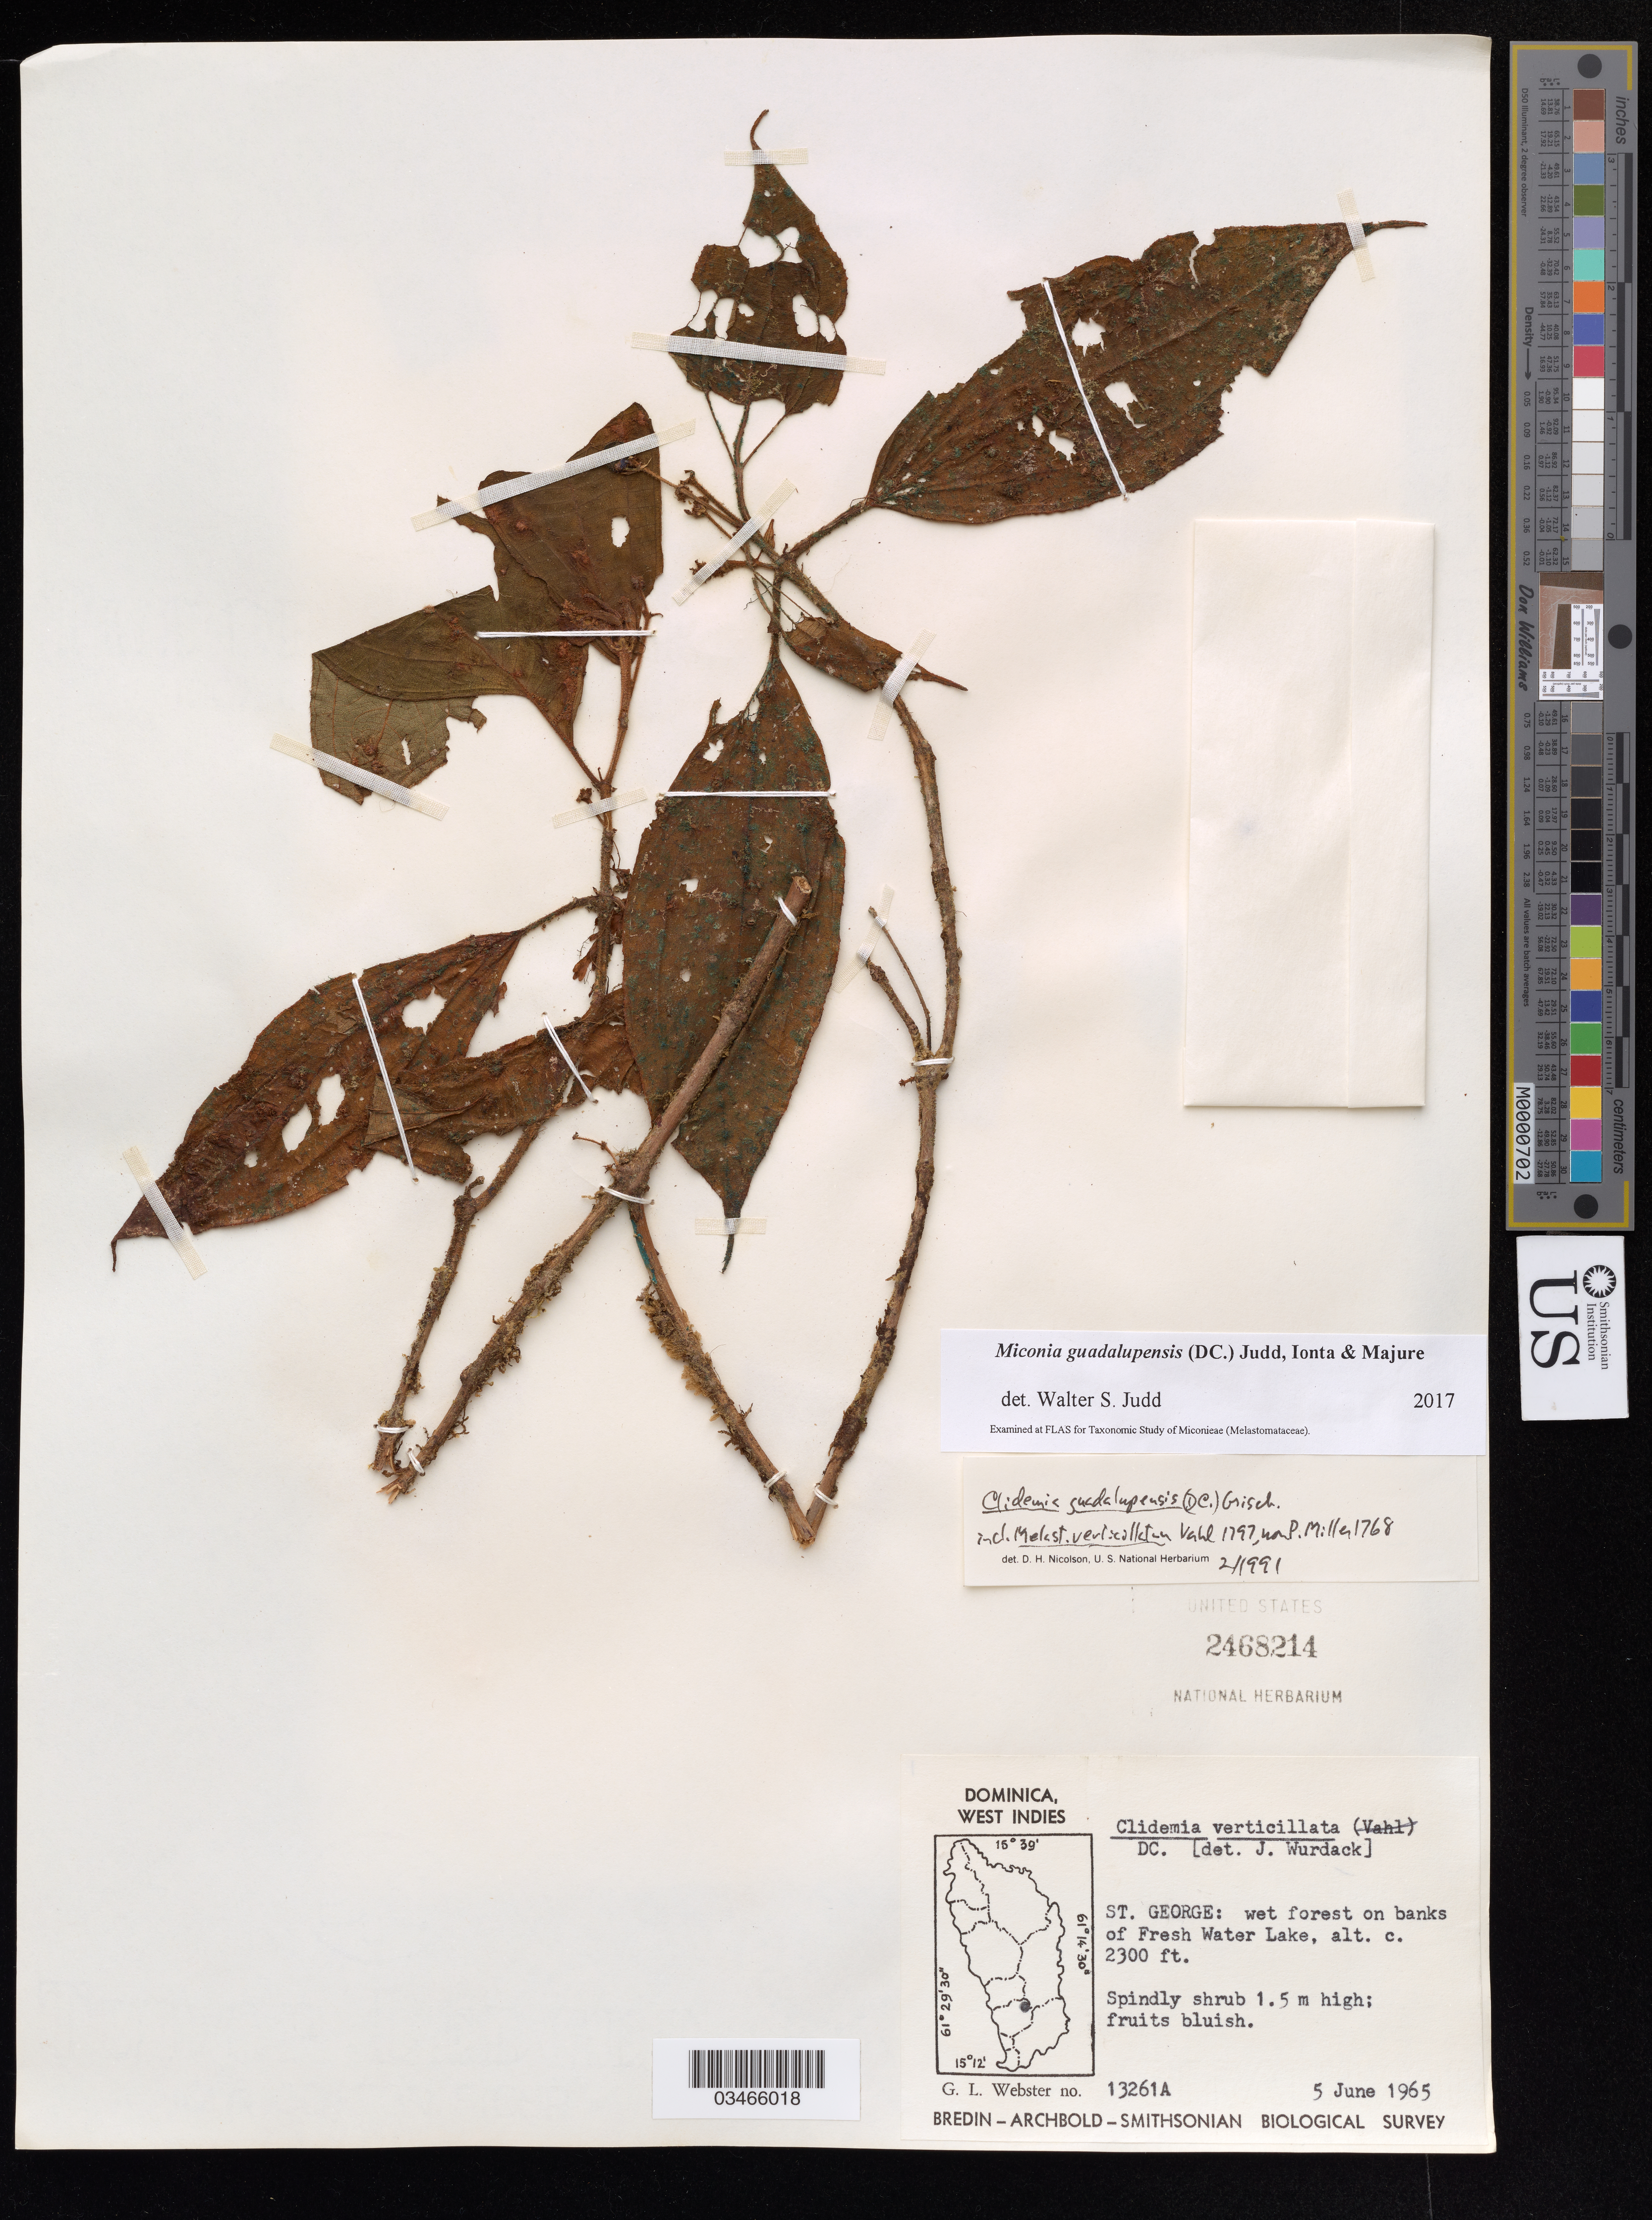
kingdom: Plantae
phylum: Tracheophyta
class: Magnoliopsida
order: Myrtales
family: Melastomataceae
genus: Miconia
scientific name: Miconia guadalupensis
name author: (DC.) Judd et al.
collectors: G. L. Webster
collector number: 13261A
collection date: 1965-06-05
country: Dominica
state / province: St. George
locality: Wet forest on banks of Fresh Water Lake.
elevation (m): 701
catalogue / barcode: US 2468214